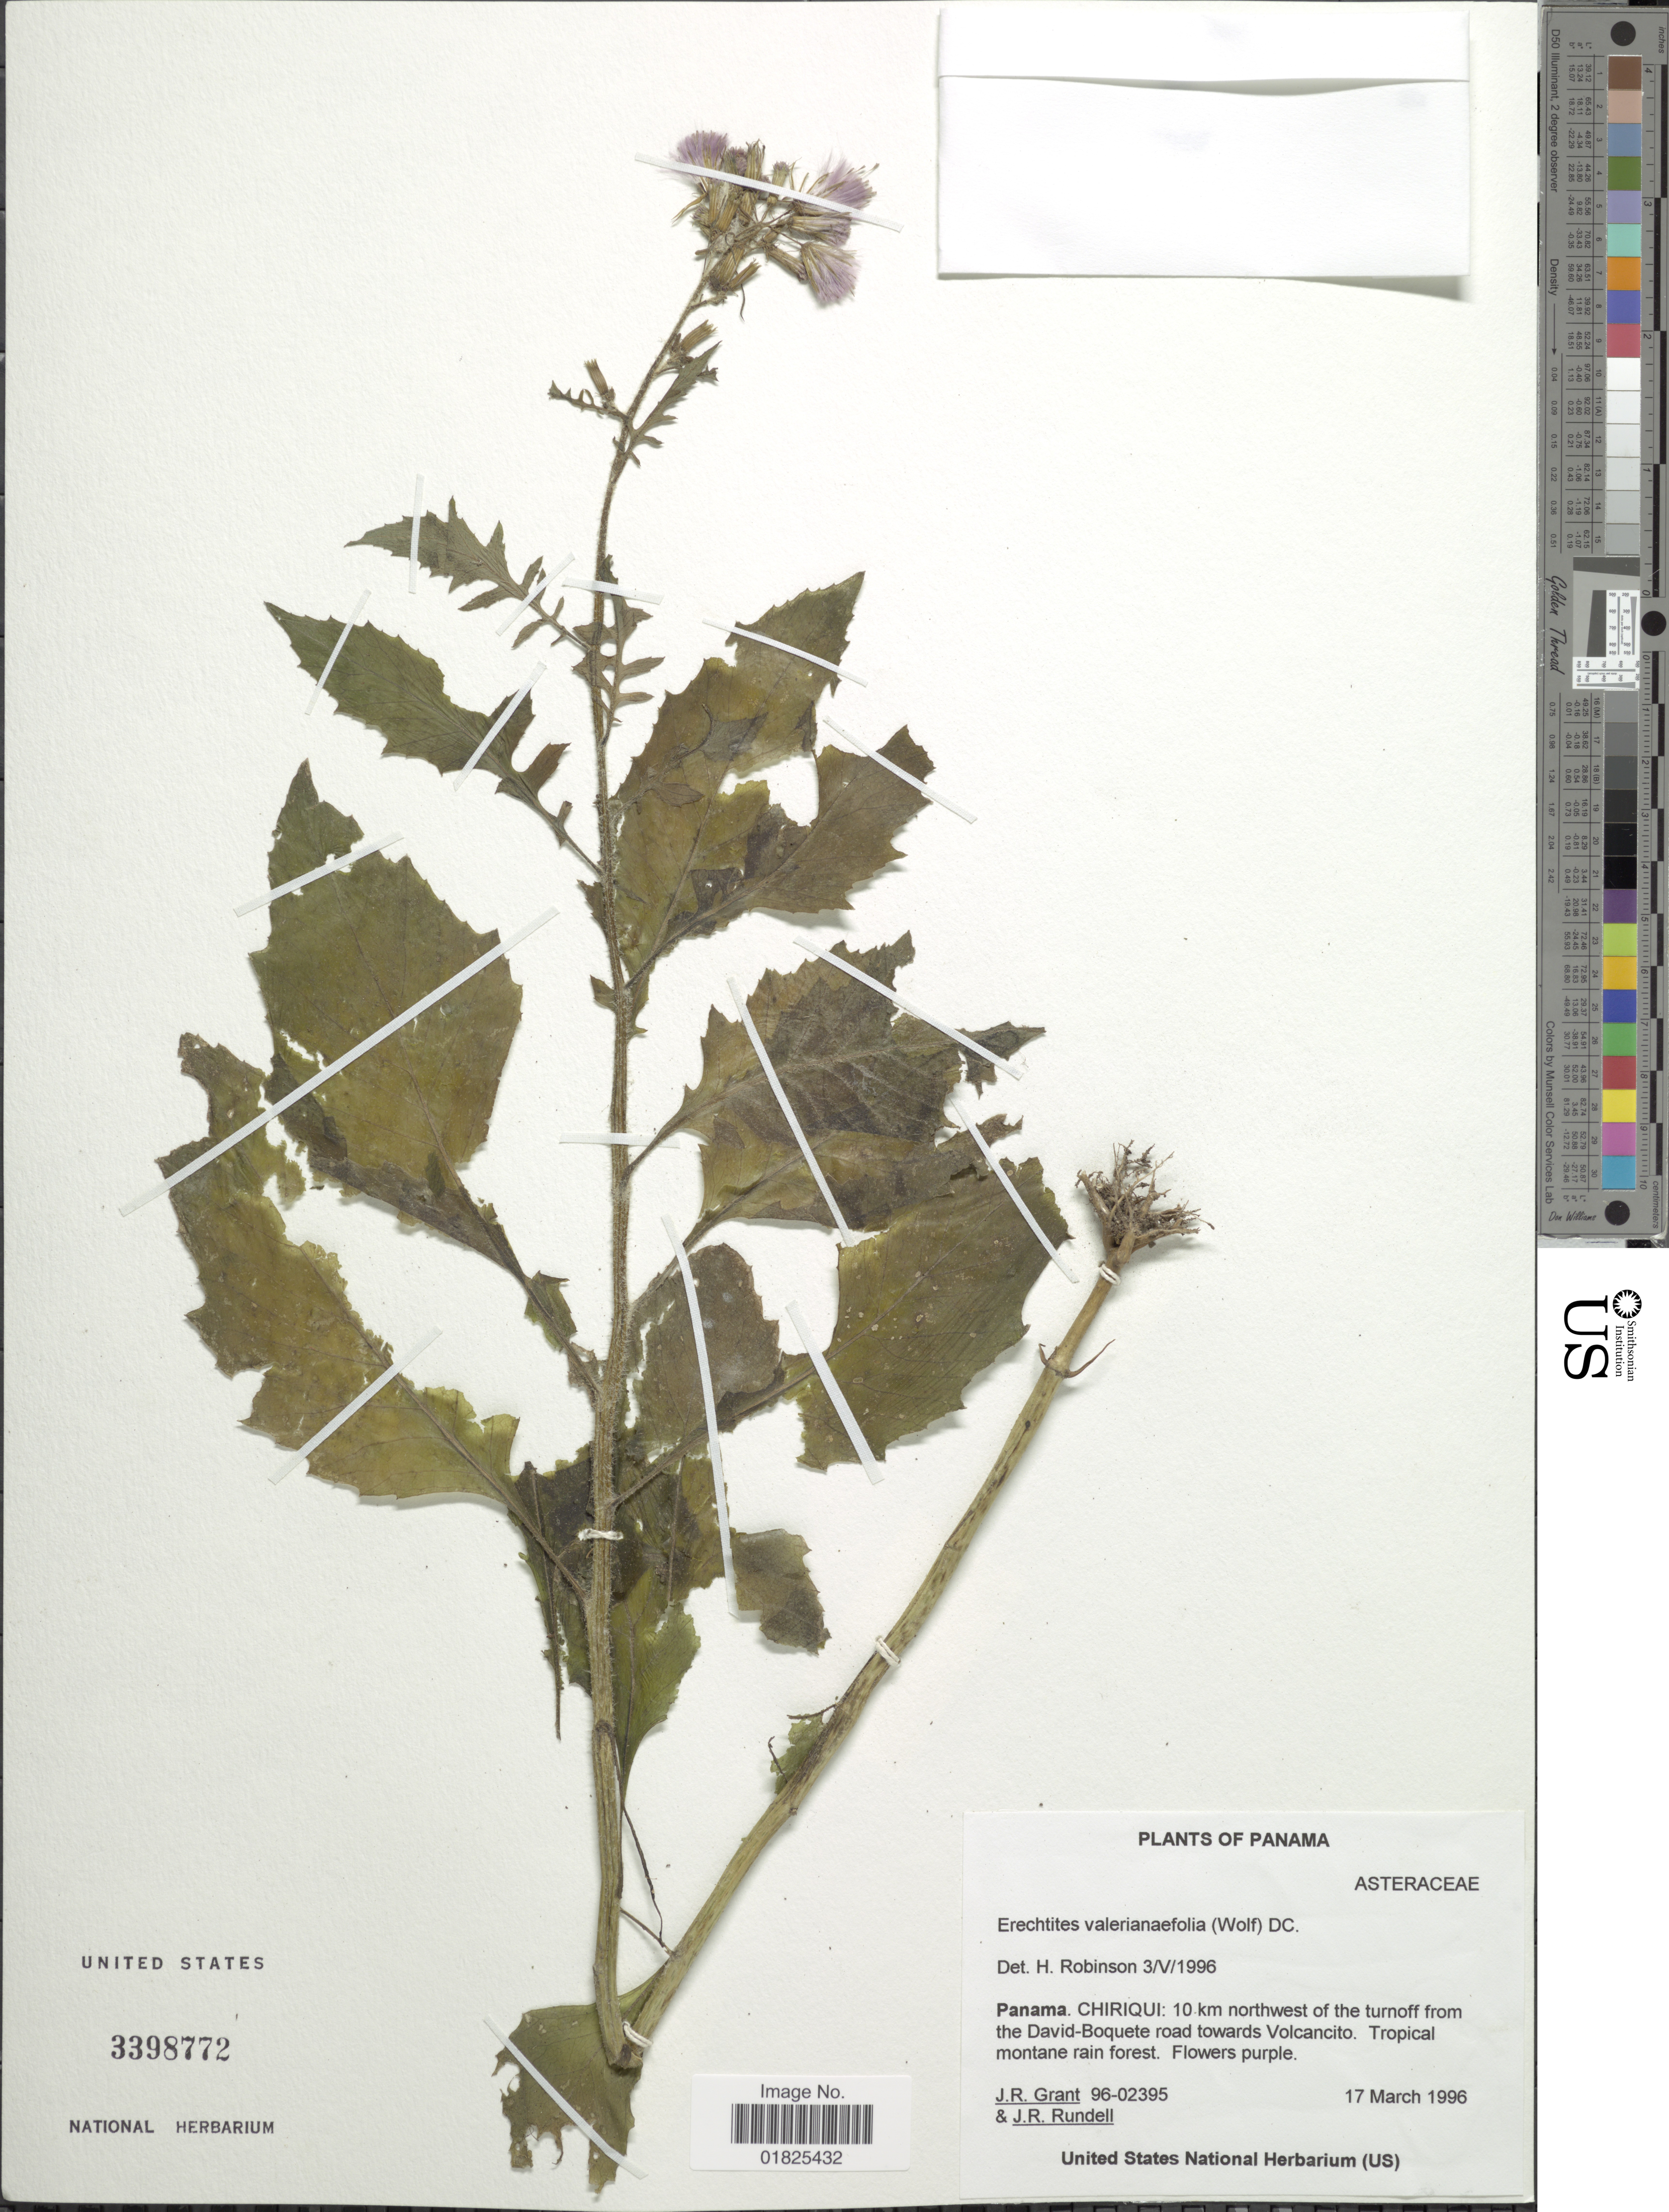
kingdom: Plantae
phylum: Tracheophyta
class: Magnoliopsida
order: Asterales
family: Asteraceae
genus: Erechtites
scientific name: Erechtites valerianifolius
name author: (Link ex Spreng.) DC.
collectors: J. Grant & J. R. Rundell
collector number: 96-02395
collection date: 1996-03-17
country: Panama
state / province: Chiriqui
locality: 10 km northwest of the turnoff from the David-Boquete road towards Volcancito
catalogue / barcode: US 3398772